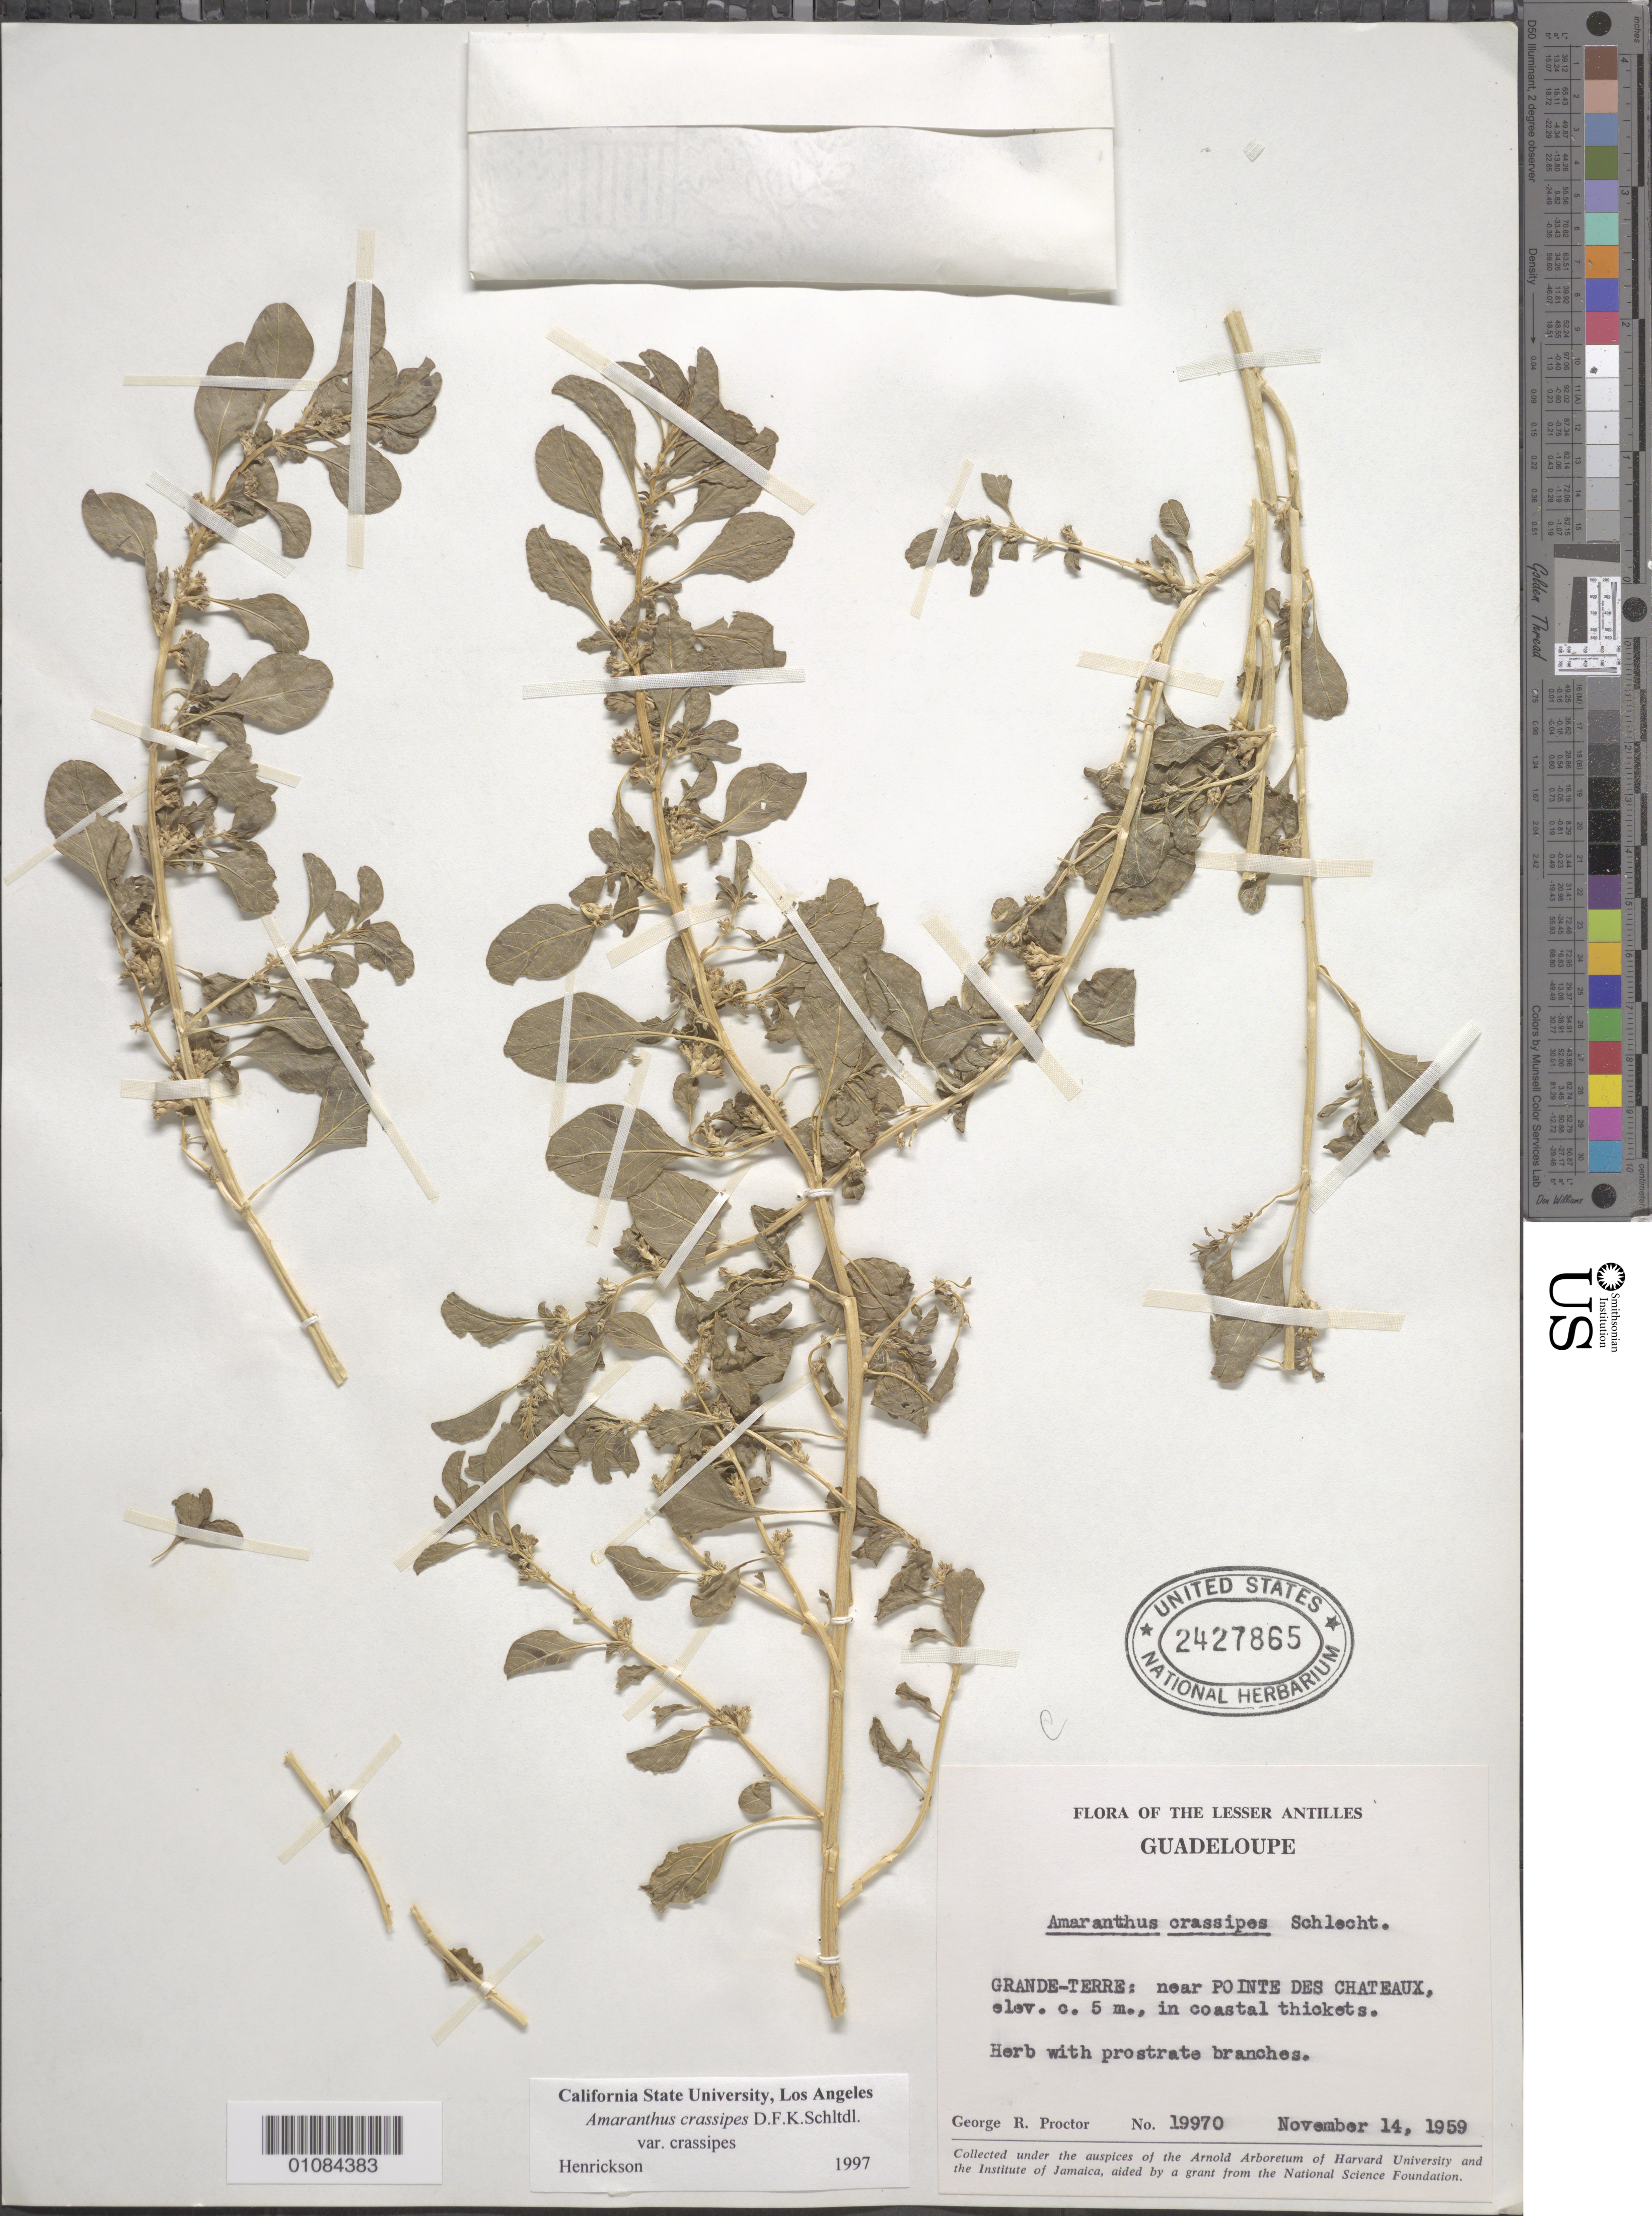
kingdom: Plantae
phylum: Tracheophyta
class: Magnoliopsida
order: Caryophyllales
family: Amaranthaceae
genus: Amaranthus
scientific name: Amaranthus crassipes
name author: Schltdl.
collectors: G. R. Proctor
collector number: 19970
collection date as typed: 14 Nov 1959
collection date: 1959-11-14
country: Guadeloupe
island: Grande Terre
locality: Grande-Terre: near Pointe des Chateaux.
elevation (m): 5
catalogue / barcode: US 2427865